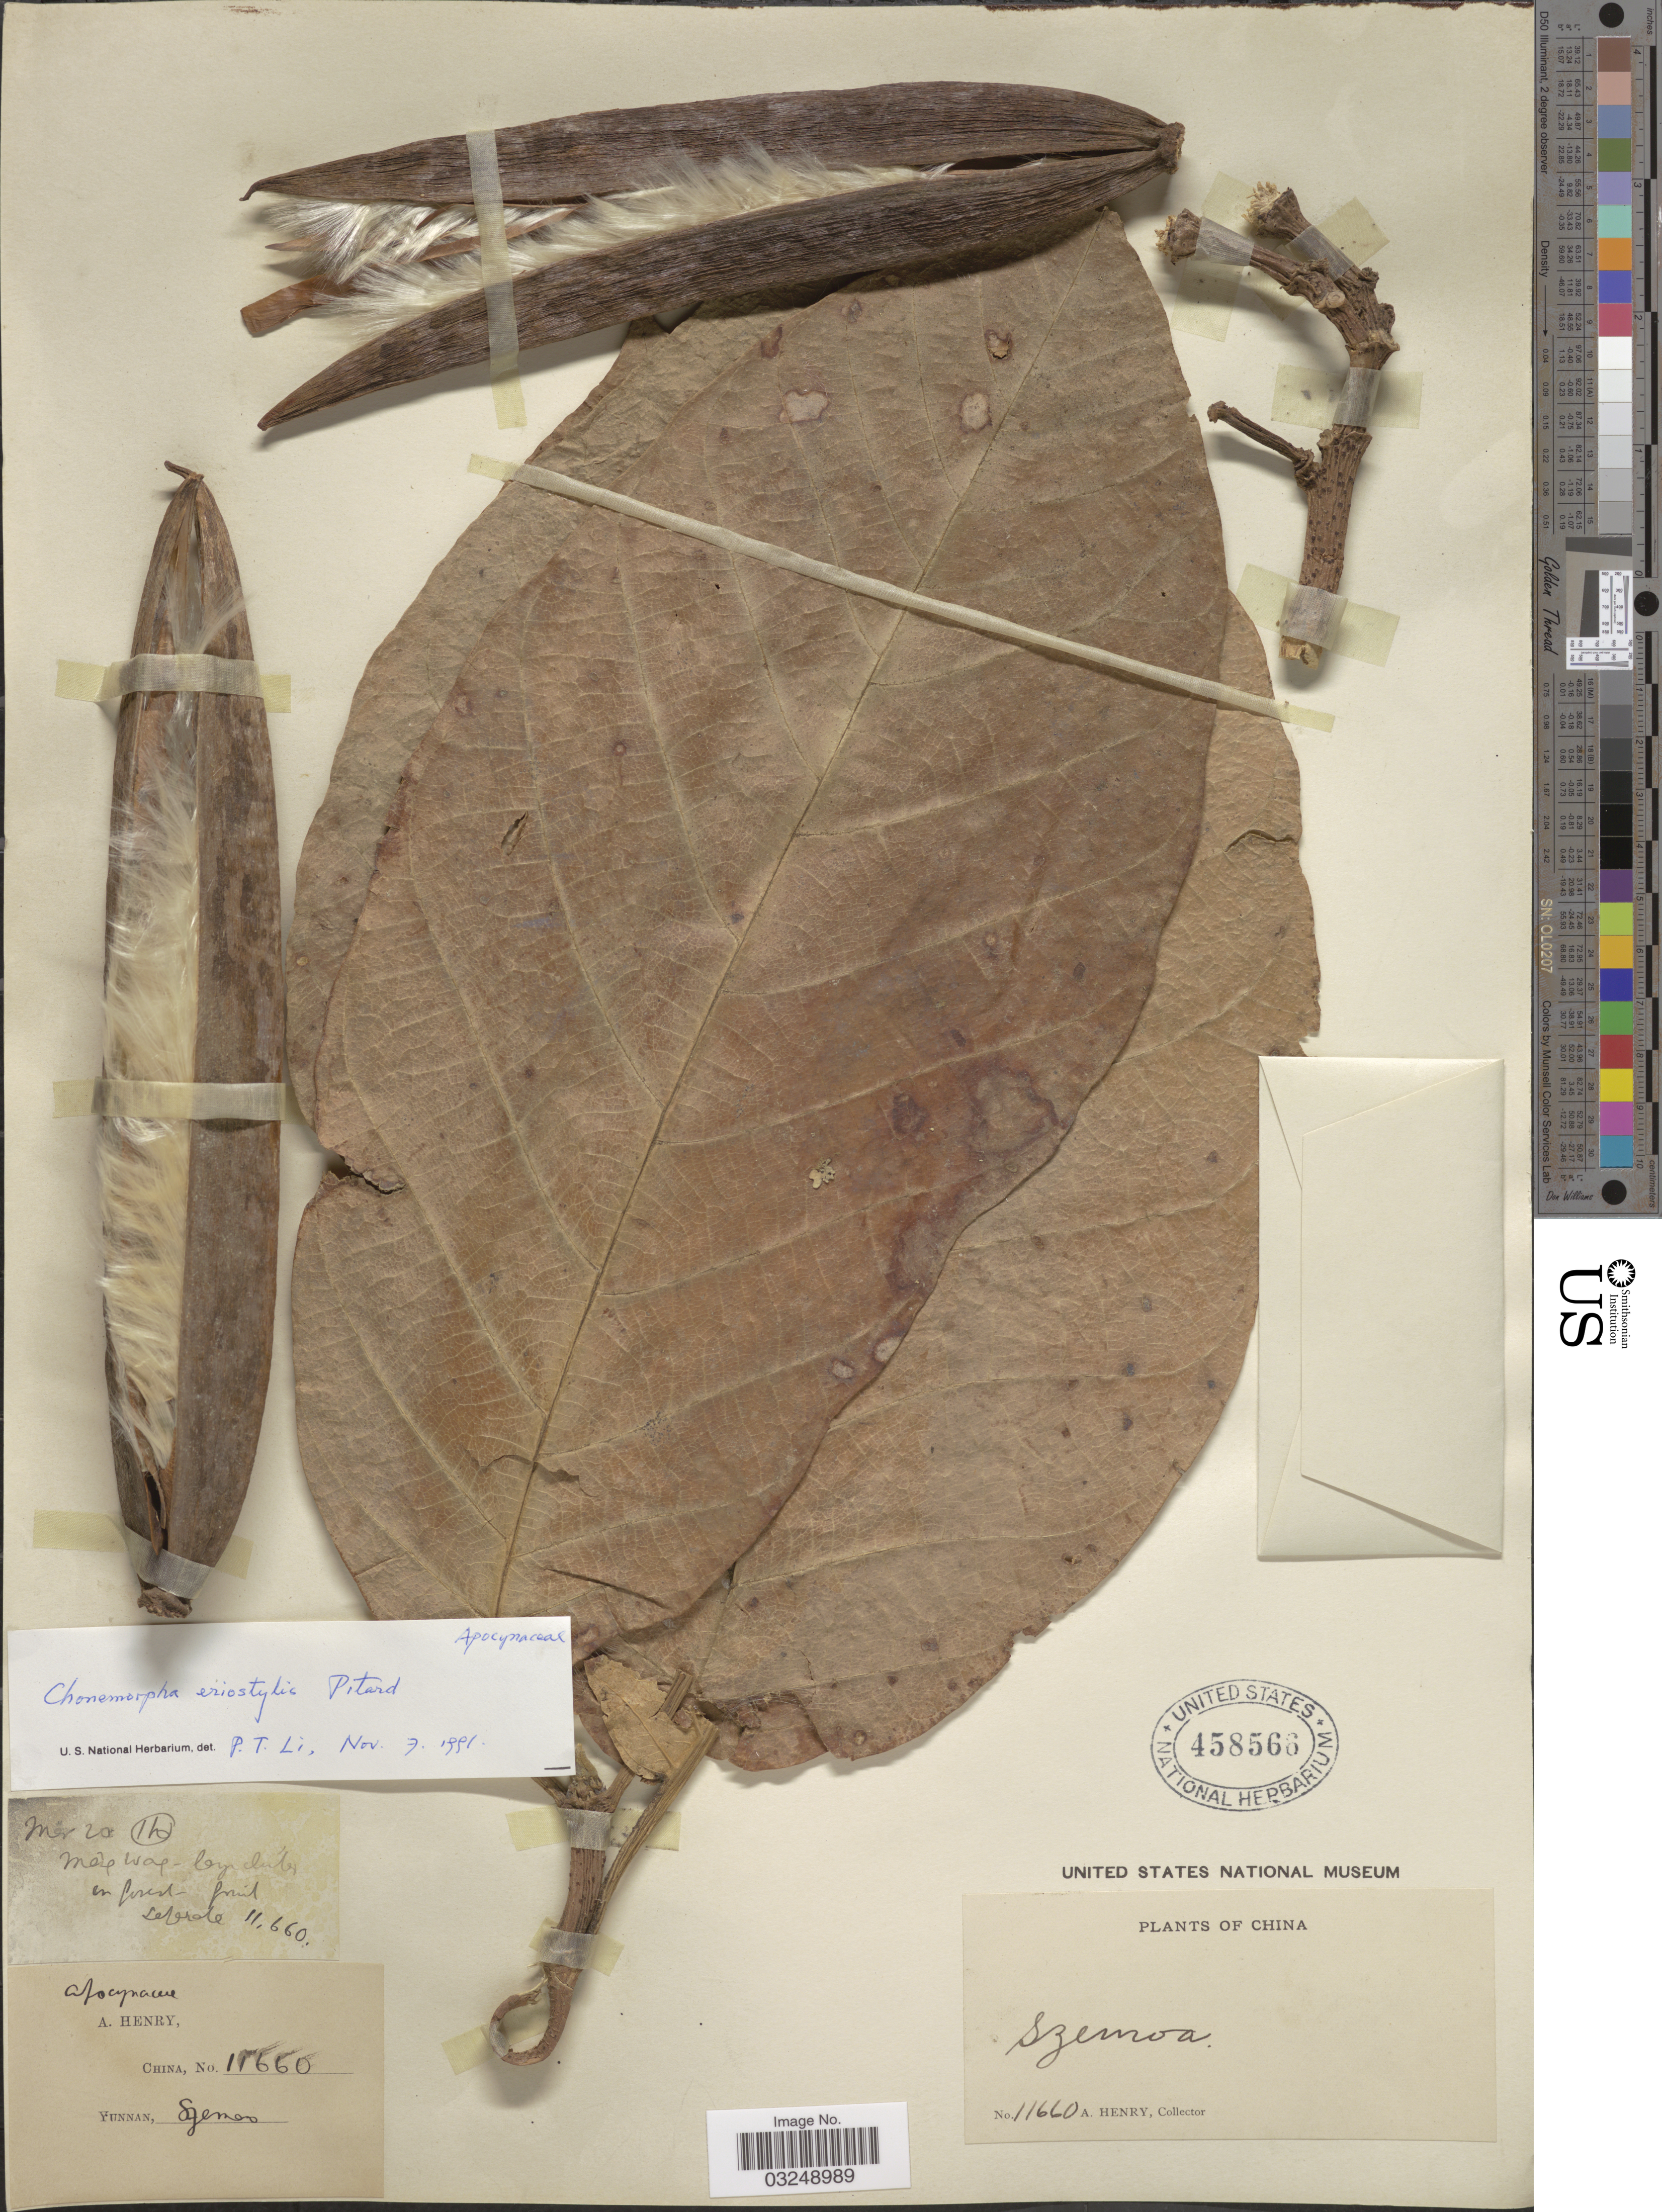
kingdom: Plantae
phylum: Tracheophyta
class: Magnoliopsida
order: Gentianales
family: Apocynaceae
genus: Chonemorpha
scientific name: Chonemorpha eriostylis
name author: Pit.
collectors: A. Henry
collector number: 11660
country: China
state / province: Yunnan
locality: Meng Wang. Szemoa. Ho.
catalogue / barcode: US 458566